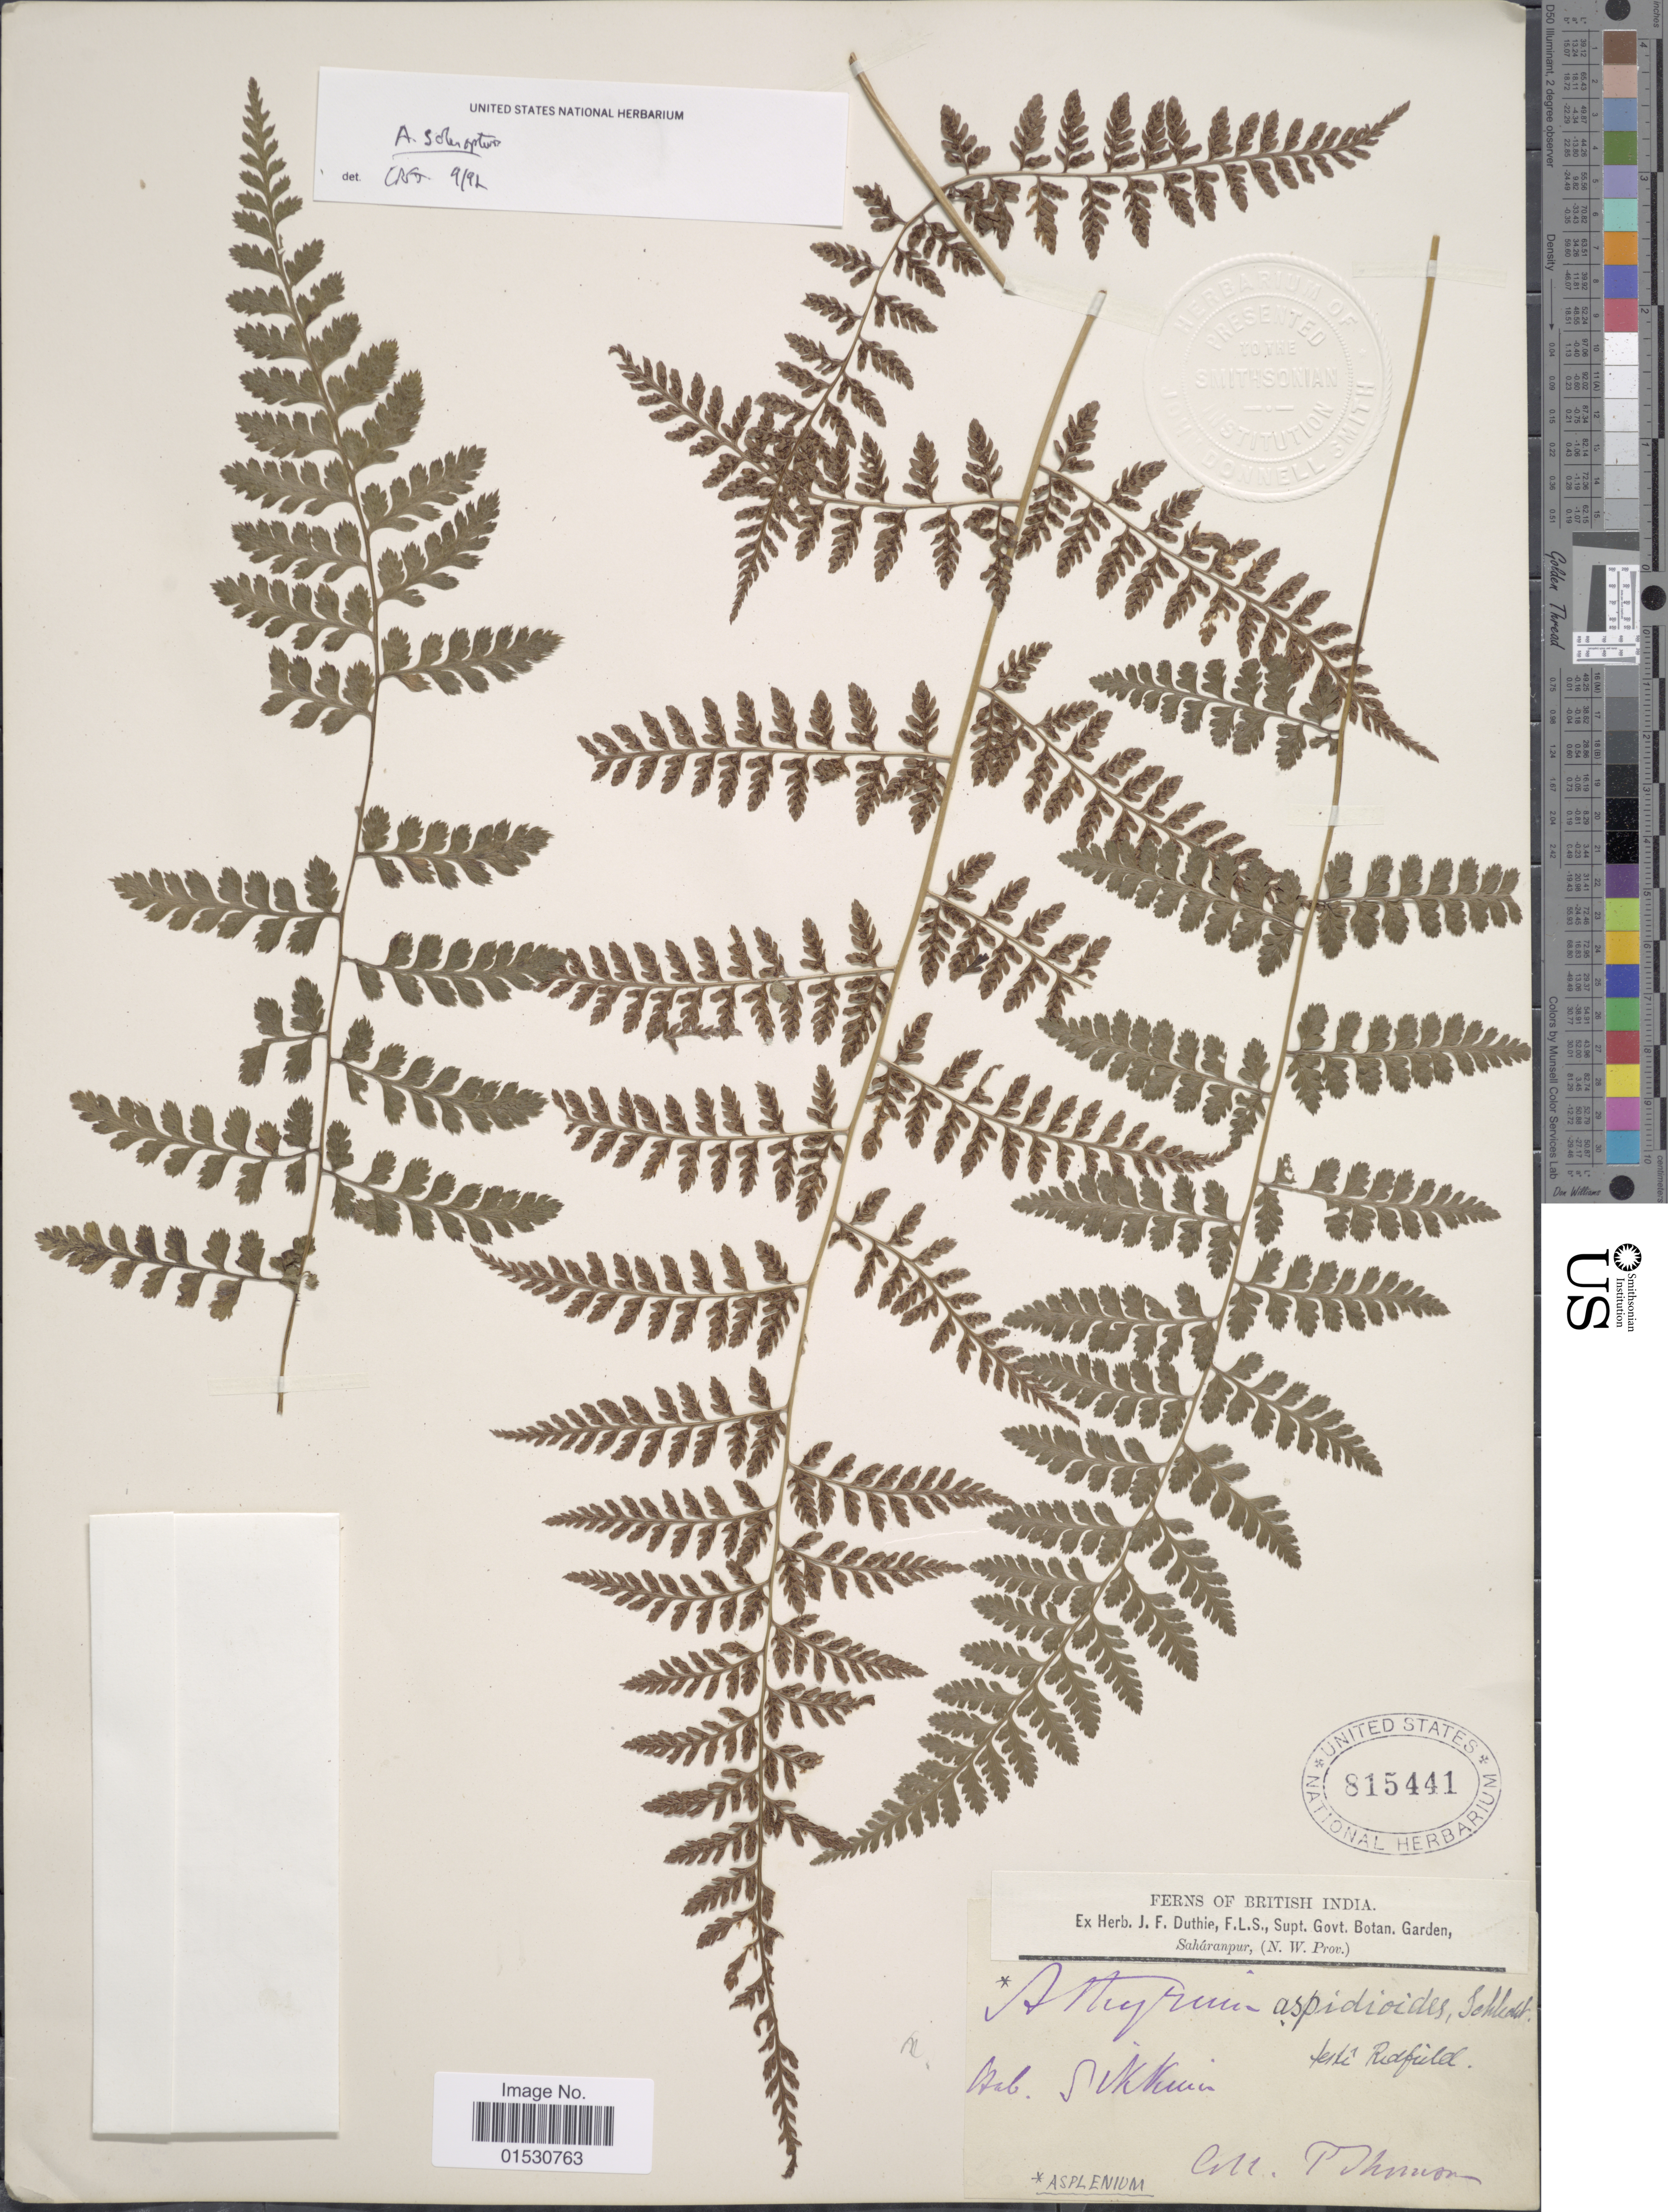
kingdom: Plantae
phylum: Tracheophyta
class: Polypodiopsida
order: Polypodiales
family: Athyriaceae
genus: Athyrium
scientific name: Athyrium macrocarpon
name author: Bedd.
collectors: -- Thomson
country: India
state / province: Sikkim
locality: British India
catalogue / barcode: US 815441